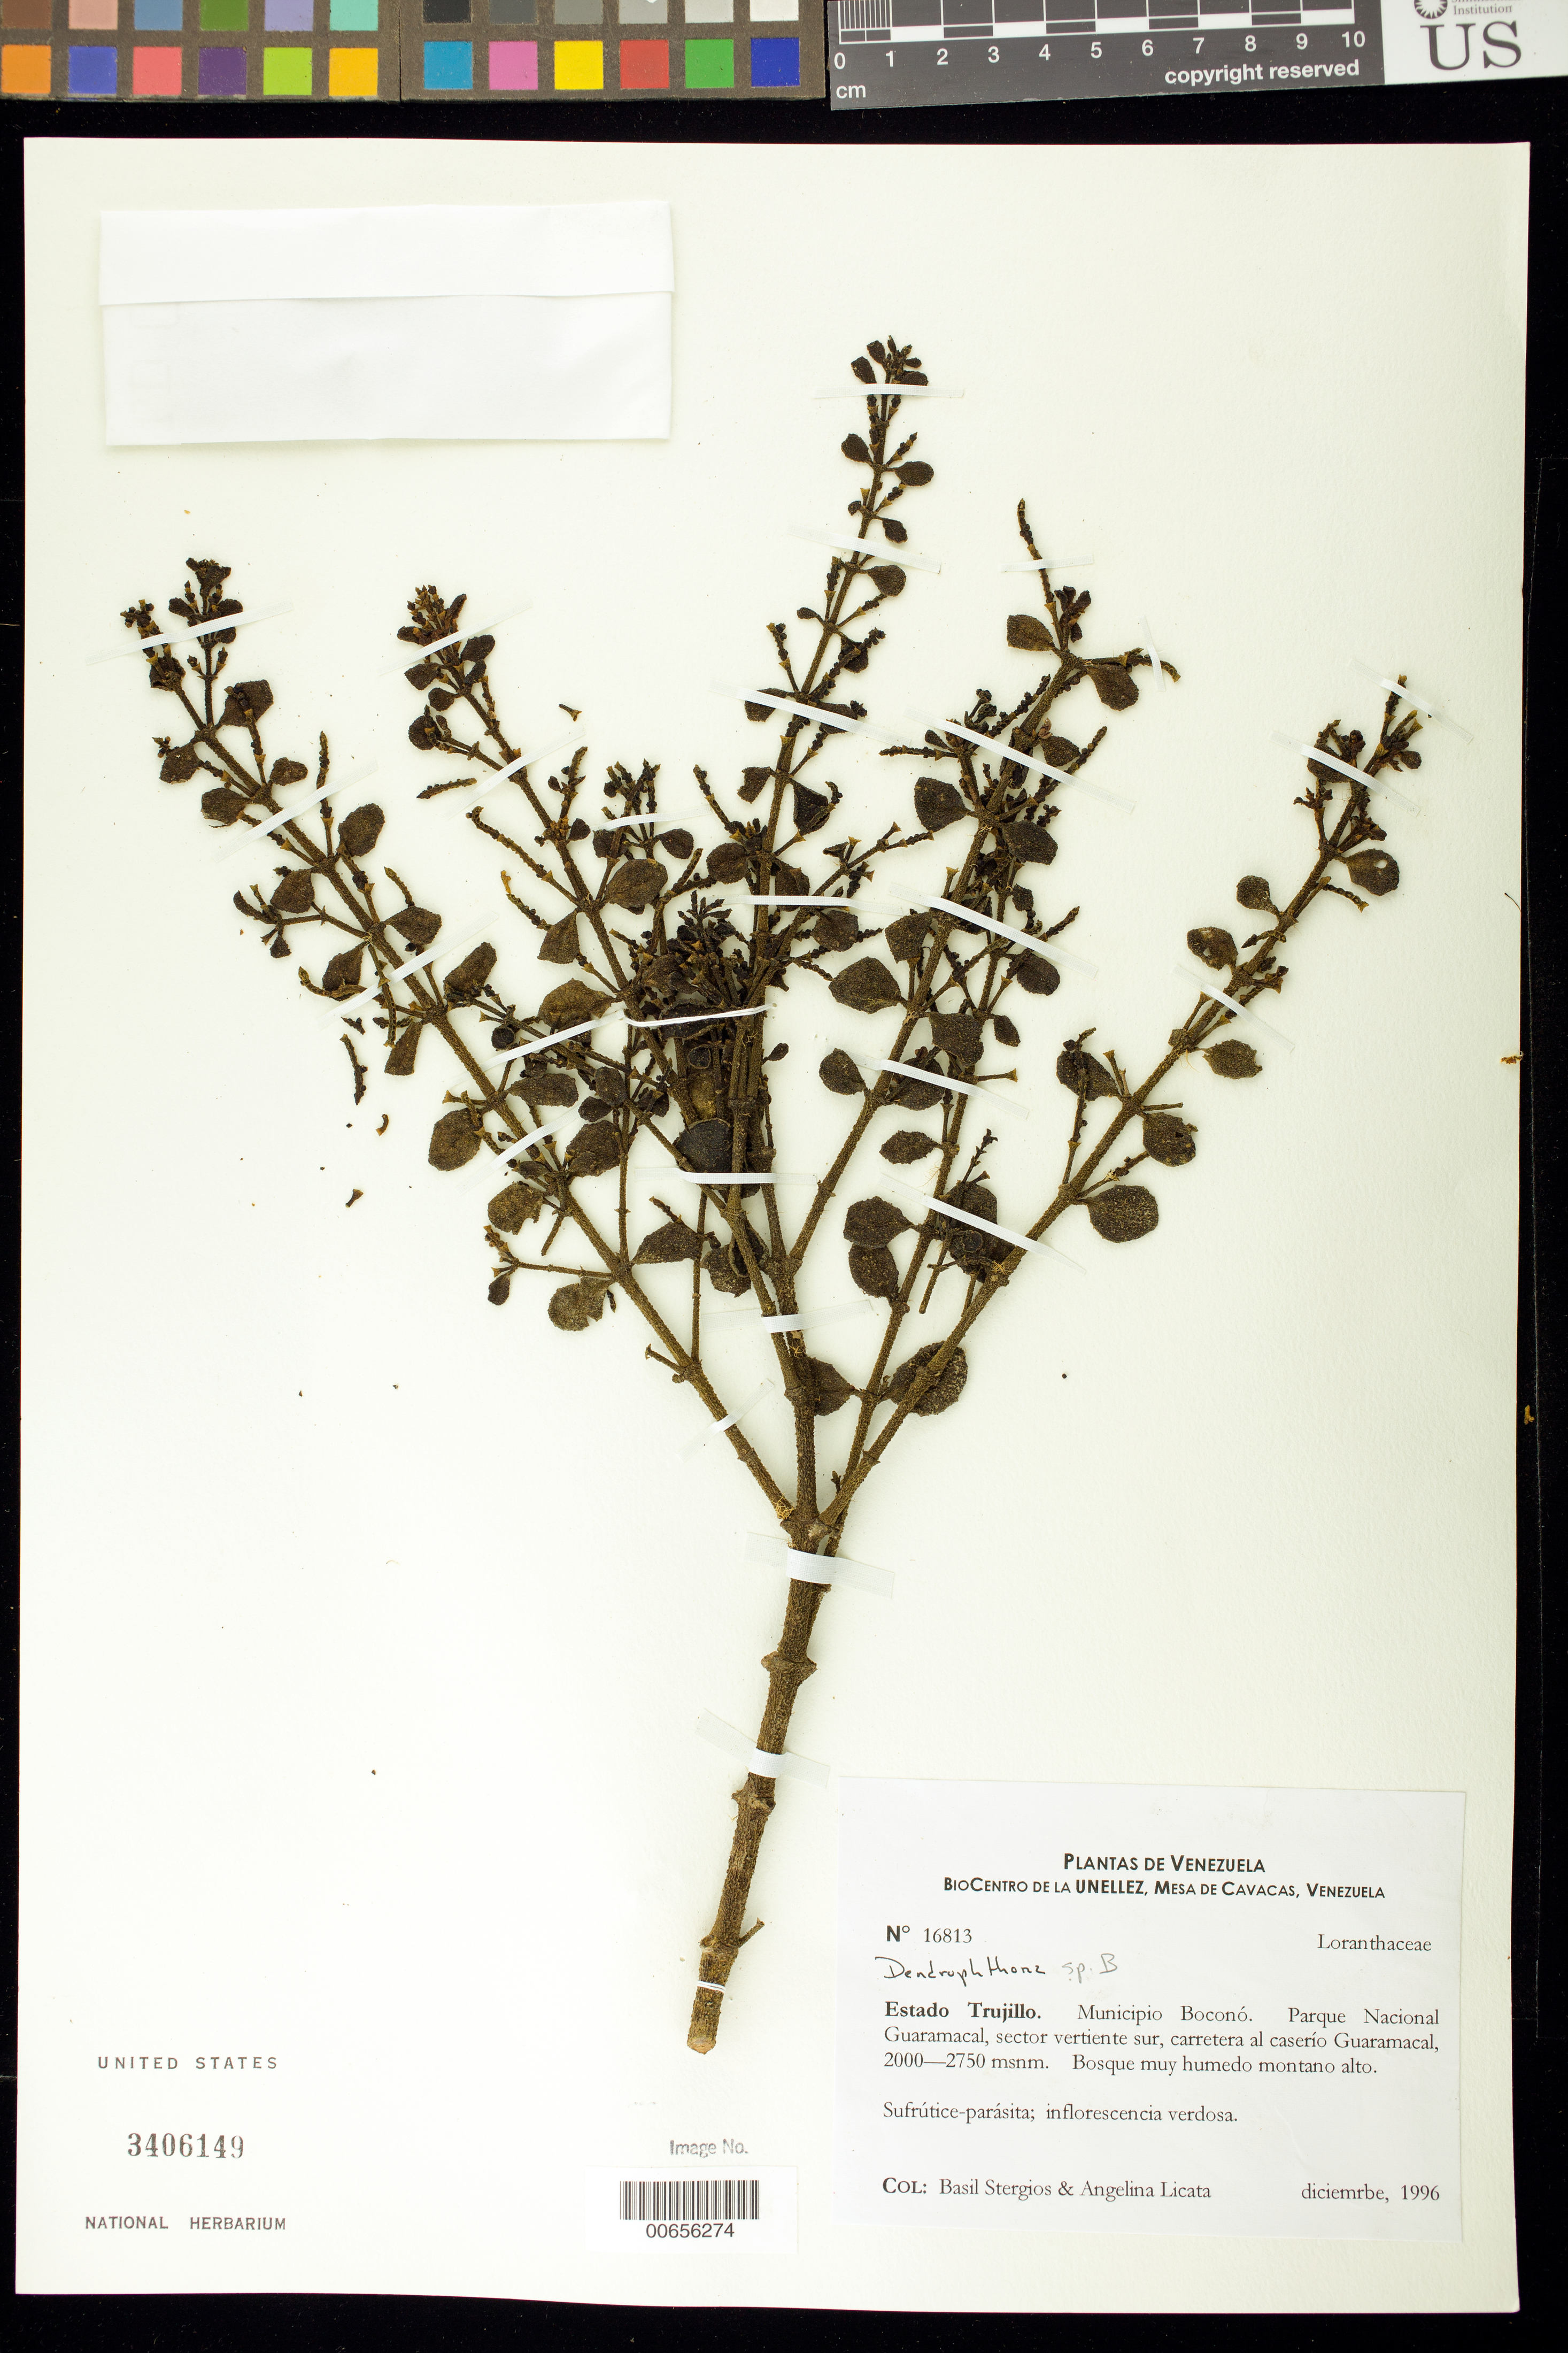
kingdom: Plantae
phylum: Tracheophyta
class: Magnoliopsida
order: Santalales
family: Viscaceae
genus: Dendrophthora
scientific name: Dendrophthora coronata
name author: Canelón et al.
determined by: Dorr, L. J., (BOT), Smithsonian Institution - National Museum of Natural History (UNITED STATES)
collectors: B. G. Stergios & A. Licata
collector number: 16813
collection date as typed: Dec 1996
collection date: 1996-12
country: Venezuela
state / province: Trujillo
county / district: Boconó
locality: Parque Nacional Guaramacal, vertiente S, carretera Guaramacal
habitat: Bosque muy húmedo montano alto.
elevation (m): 2000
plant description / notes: NY, PORT, US, UVIC, VEN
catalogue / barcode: US 3406149